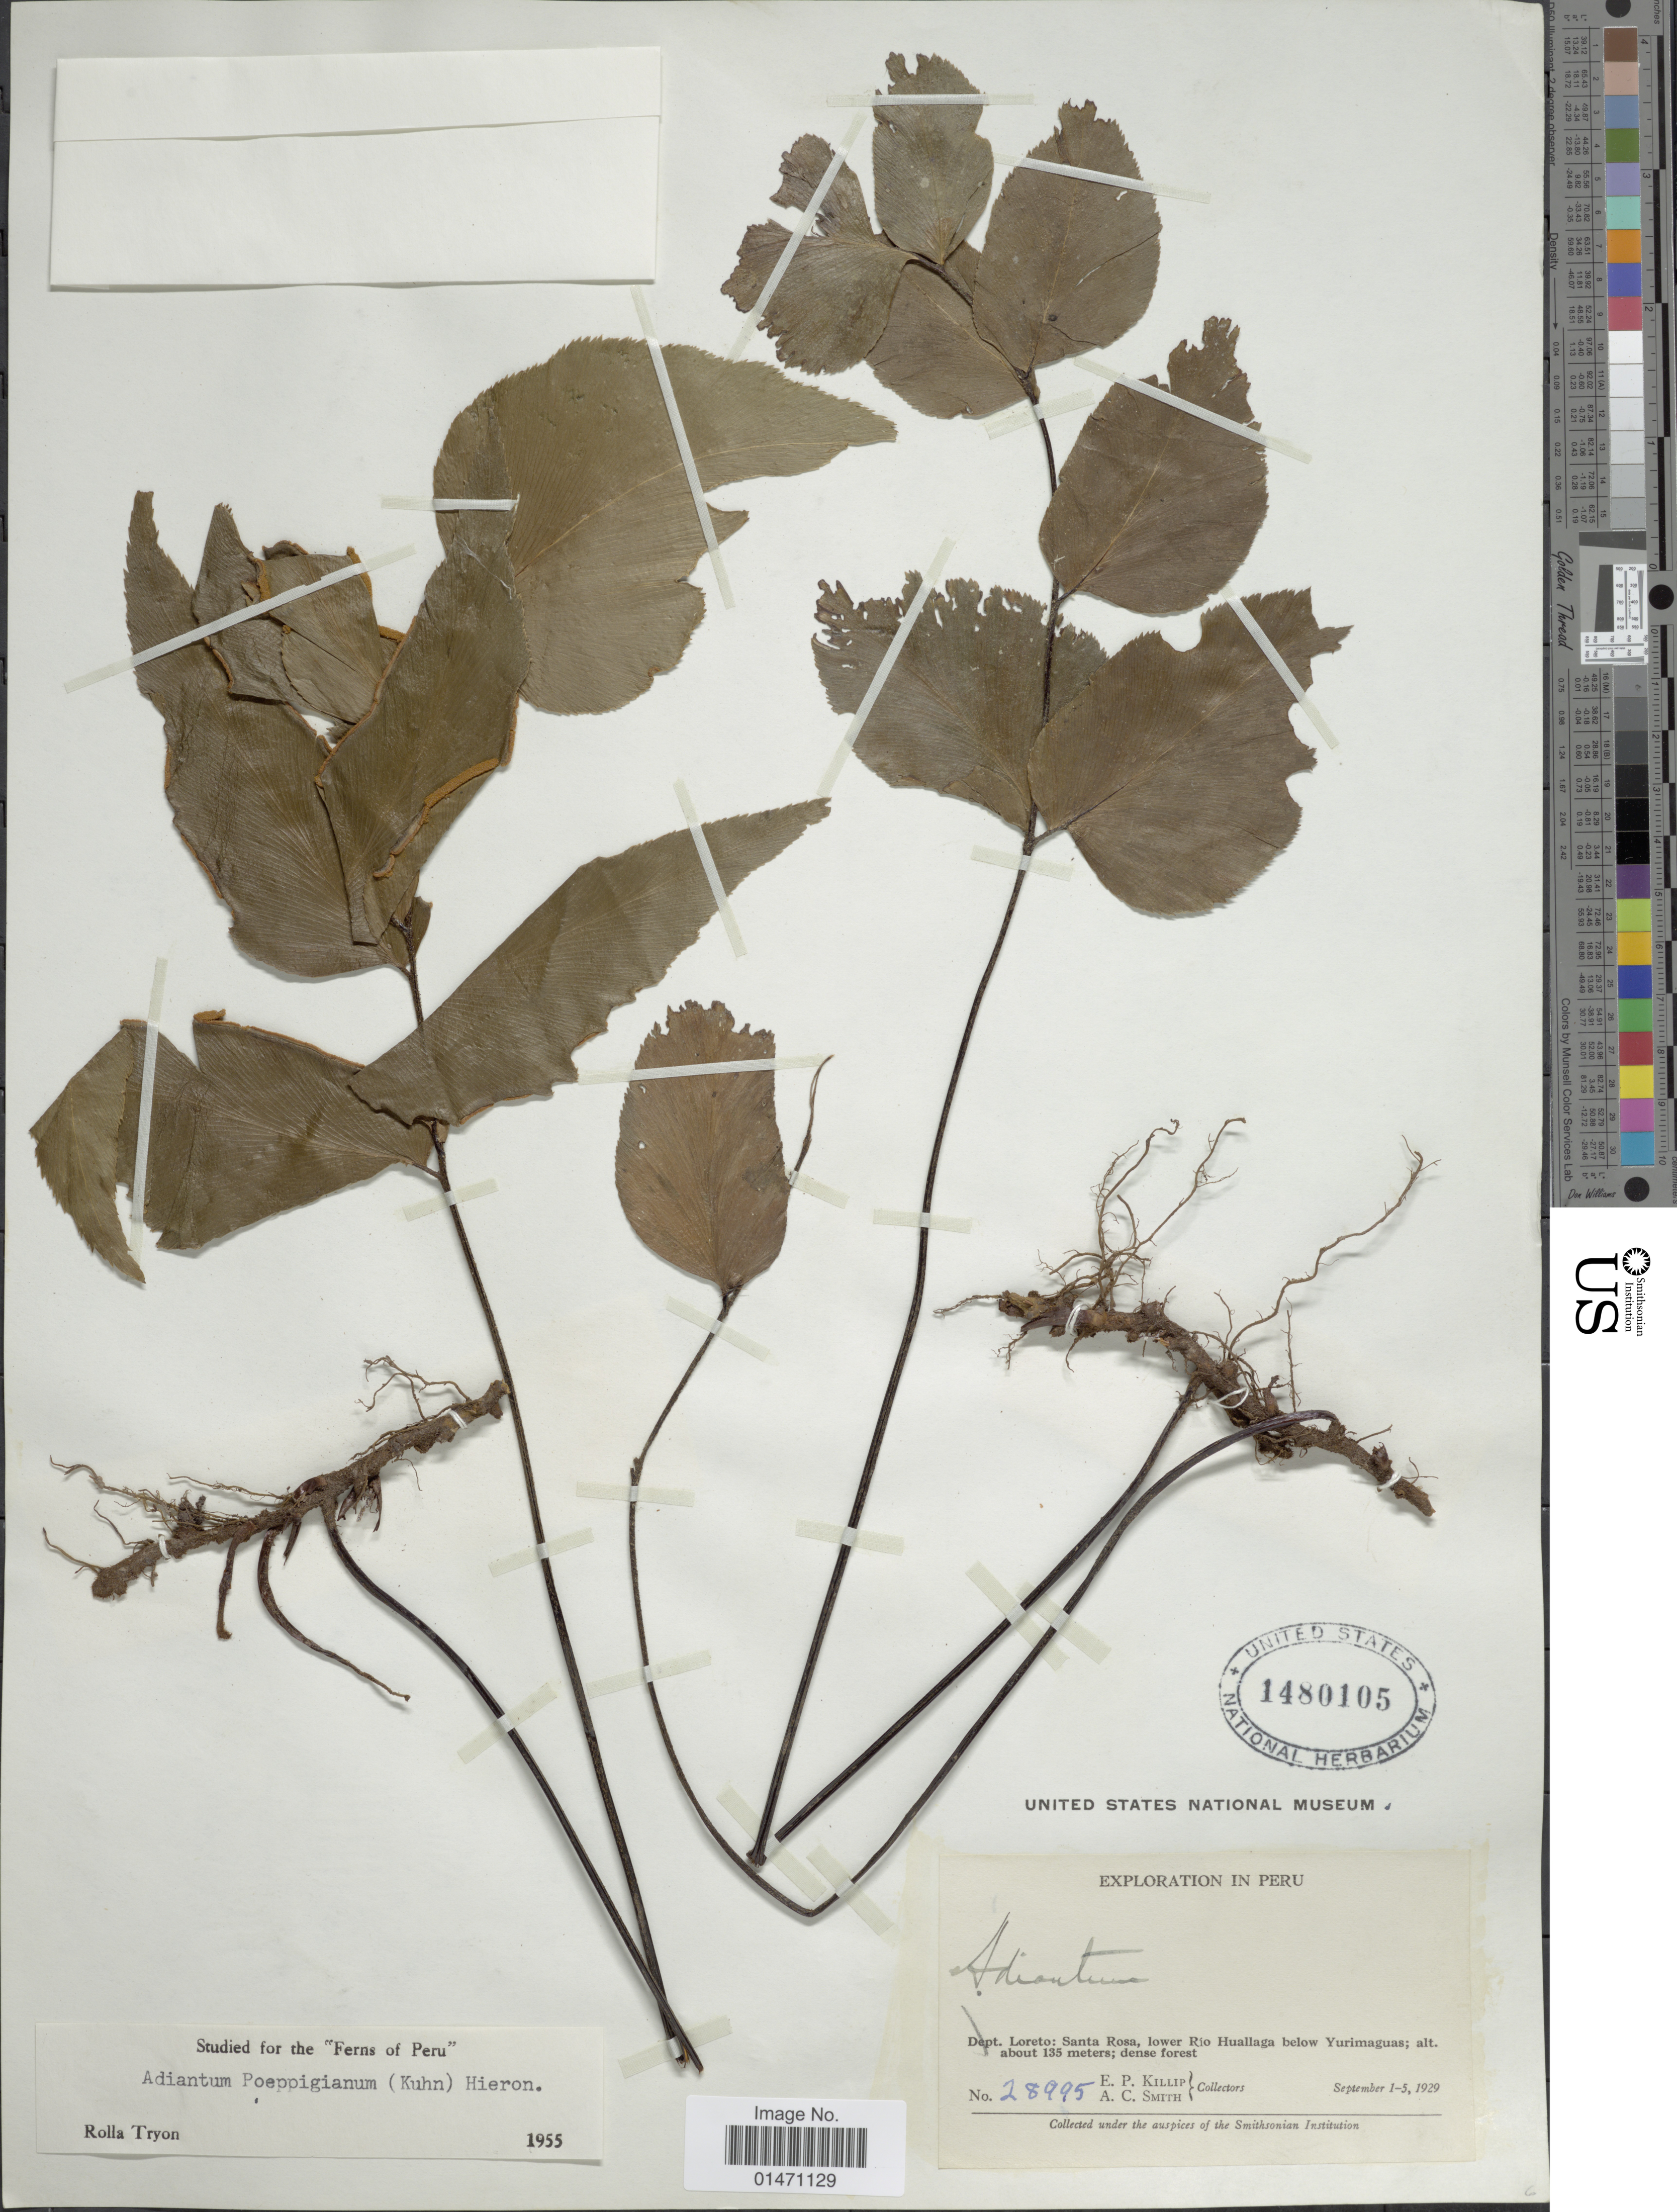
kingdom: Plantae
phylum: Tracheophyta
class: Polypodiopsida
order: Polypodiales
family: Pteridaceae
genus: Adiantum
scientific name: Adiantum poeppigianum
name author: C. Presl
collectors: E. P. Killip & A. C. Smith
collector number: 28995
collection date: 1929-09-01/1929-09-05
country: Peru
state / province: Loreto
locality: Dept. Loreto: Santa Rosa, lower Rio Huallaga below Yurimaguas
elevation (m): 135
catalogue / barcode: US 1480105